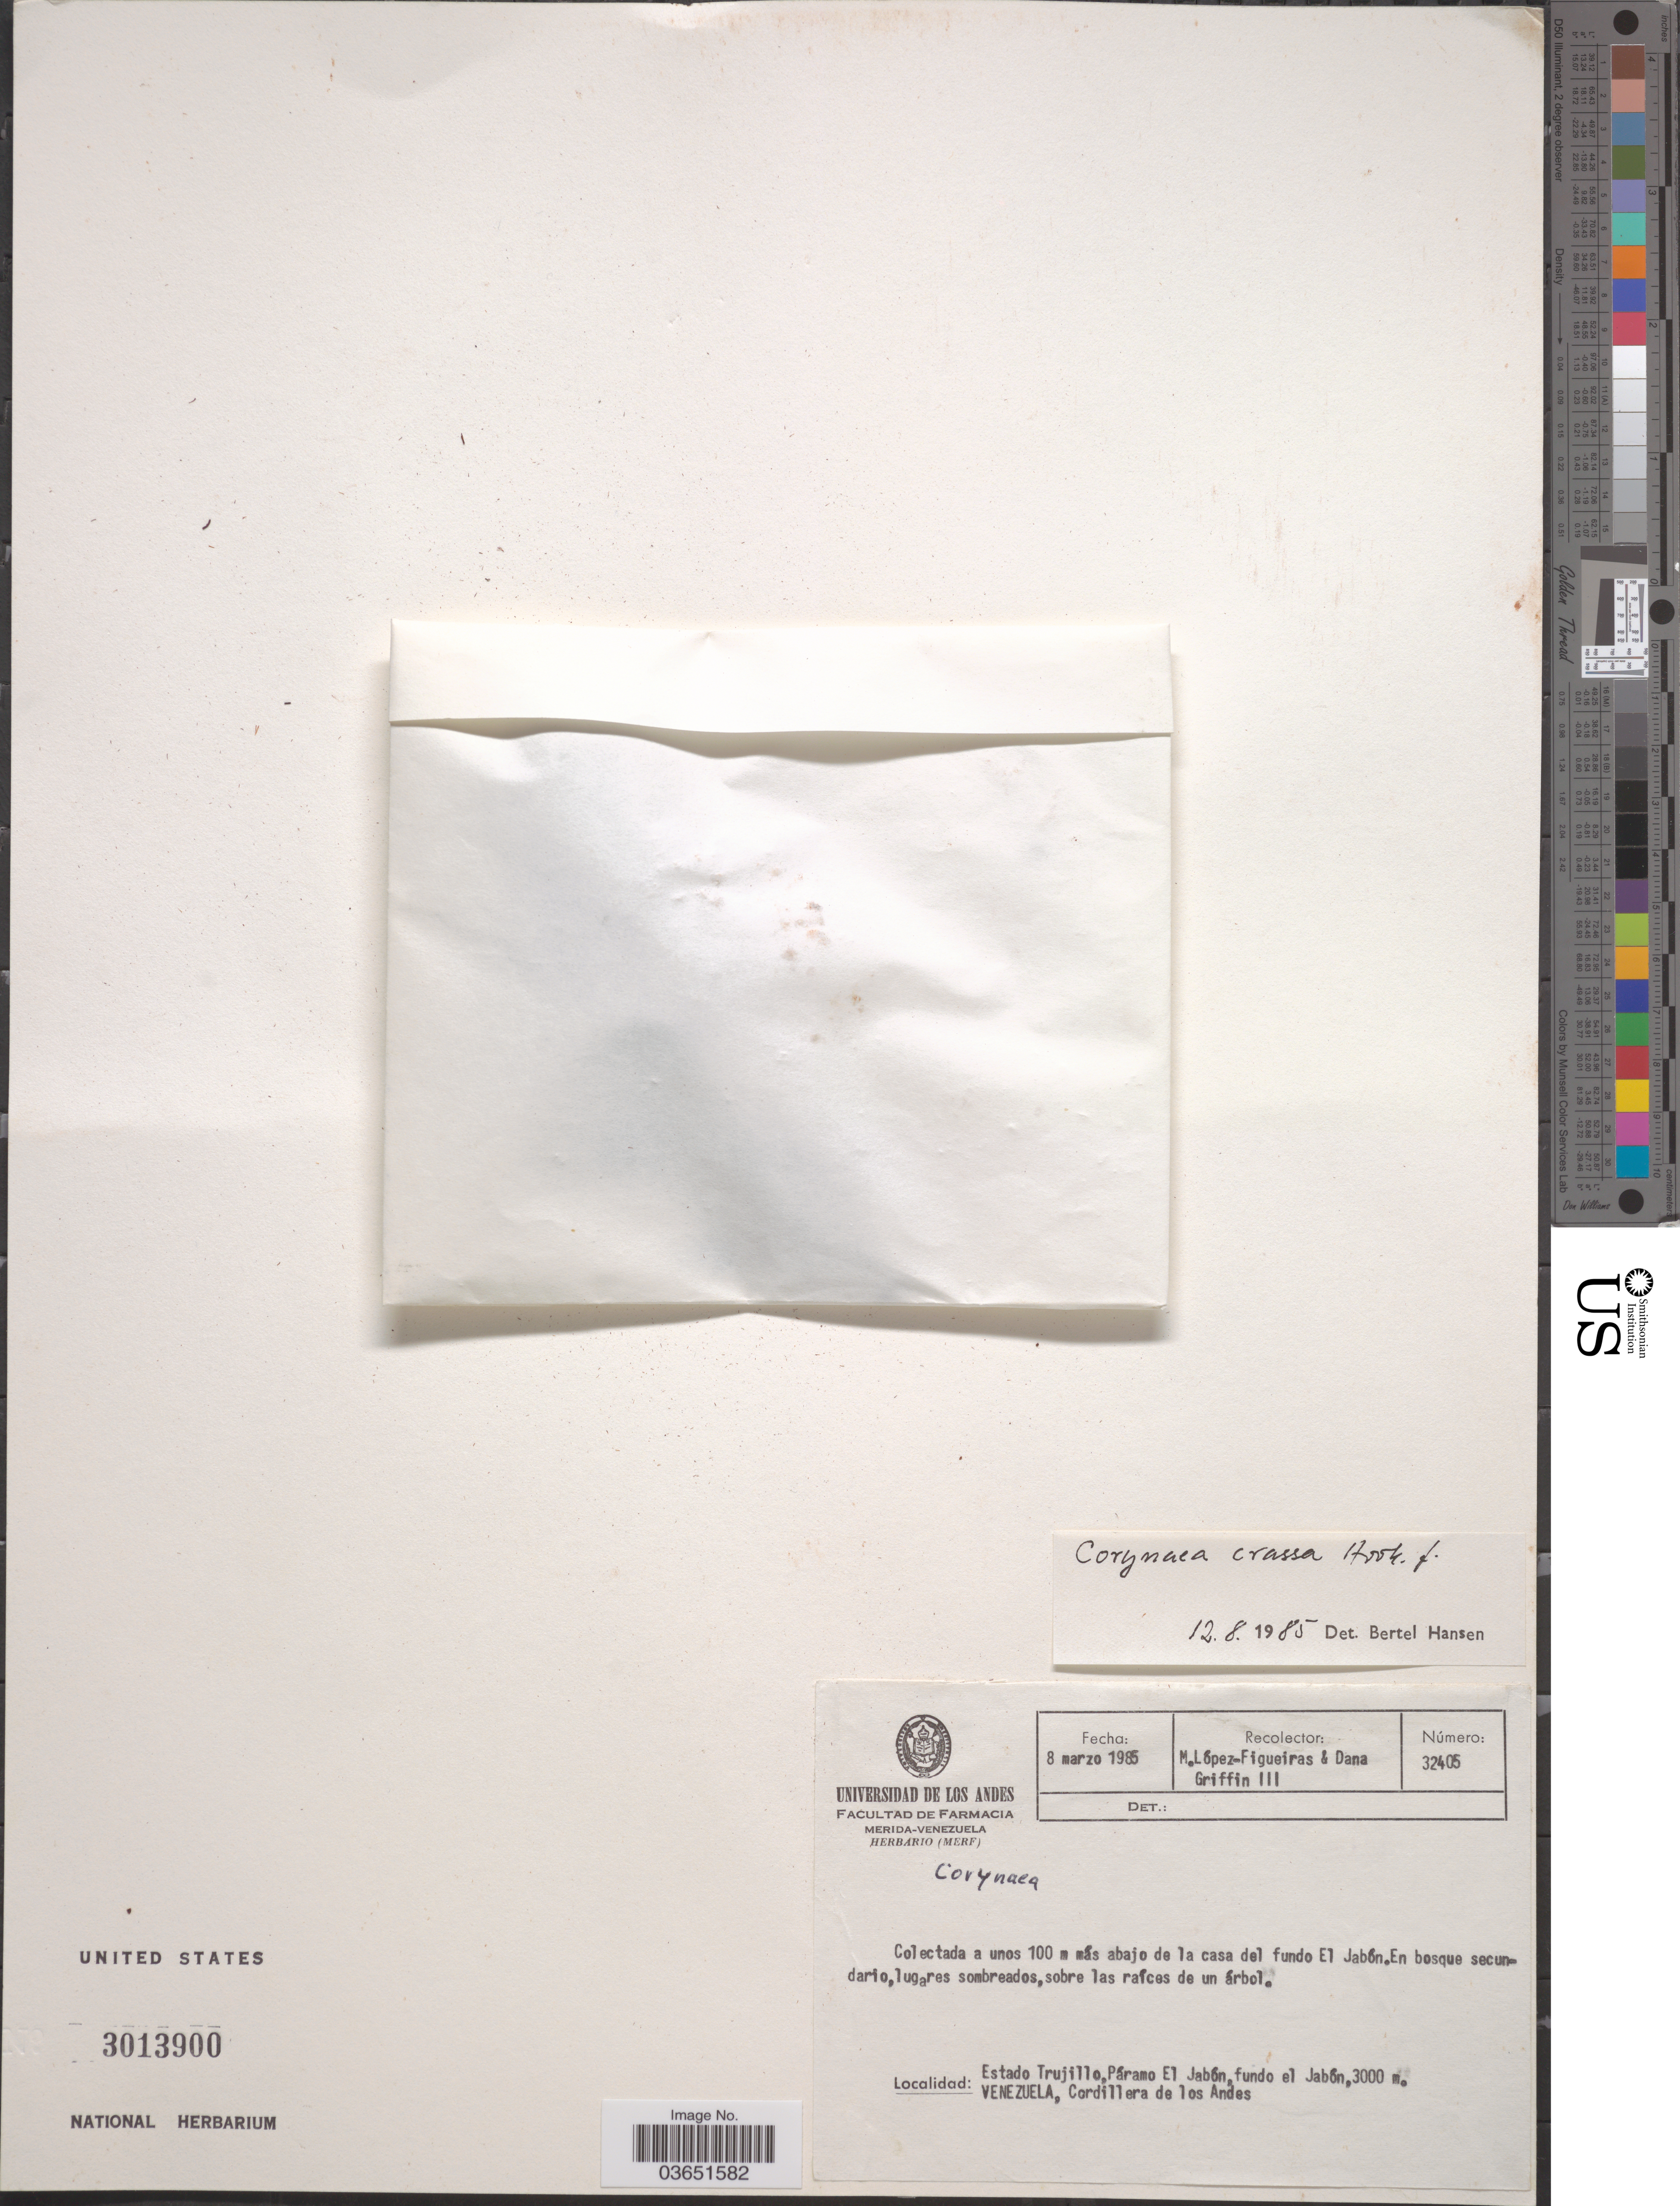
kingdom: Plantae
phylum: Tracheophyta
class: Magnoliopsida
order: Santalales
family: Balanophoraceae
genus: Corynaea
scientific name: Corynaea crassa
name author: Hook. f.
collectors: M. Lopéz-F. & D. Griffin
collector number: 32405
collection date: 1985-03-08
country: Venezuela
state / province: Trujillo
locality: Páramo El Jabón, fundo el Jabón. Cordillera de los Andes.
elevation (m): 3000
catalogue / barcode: US 3013900